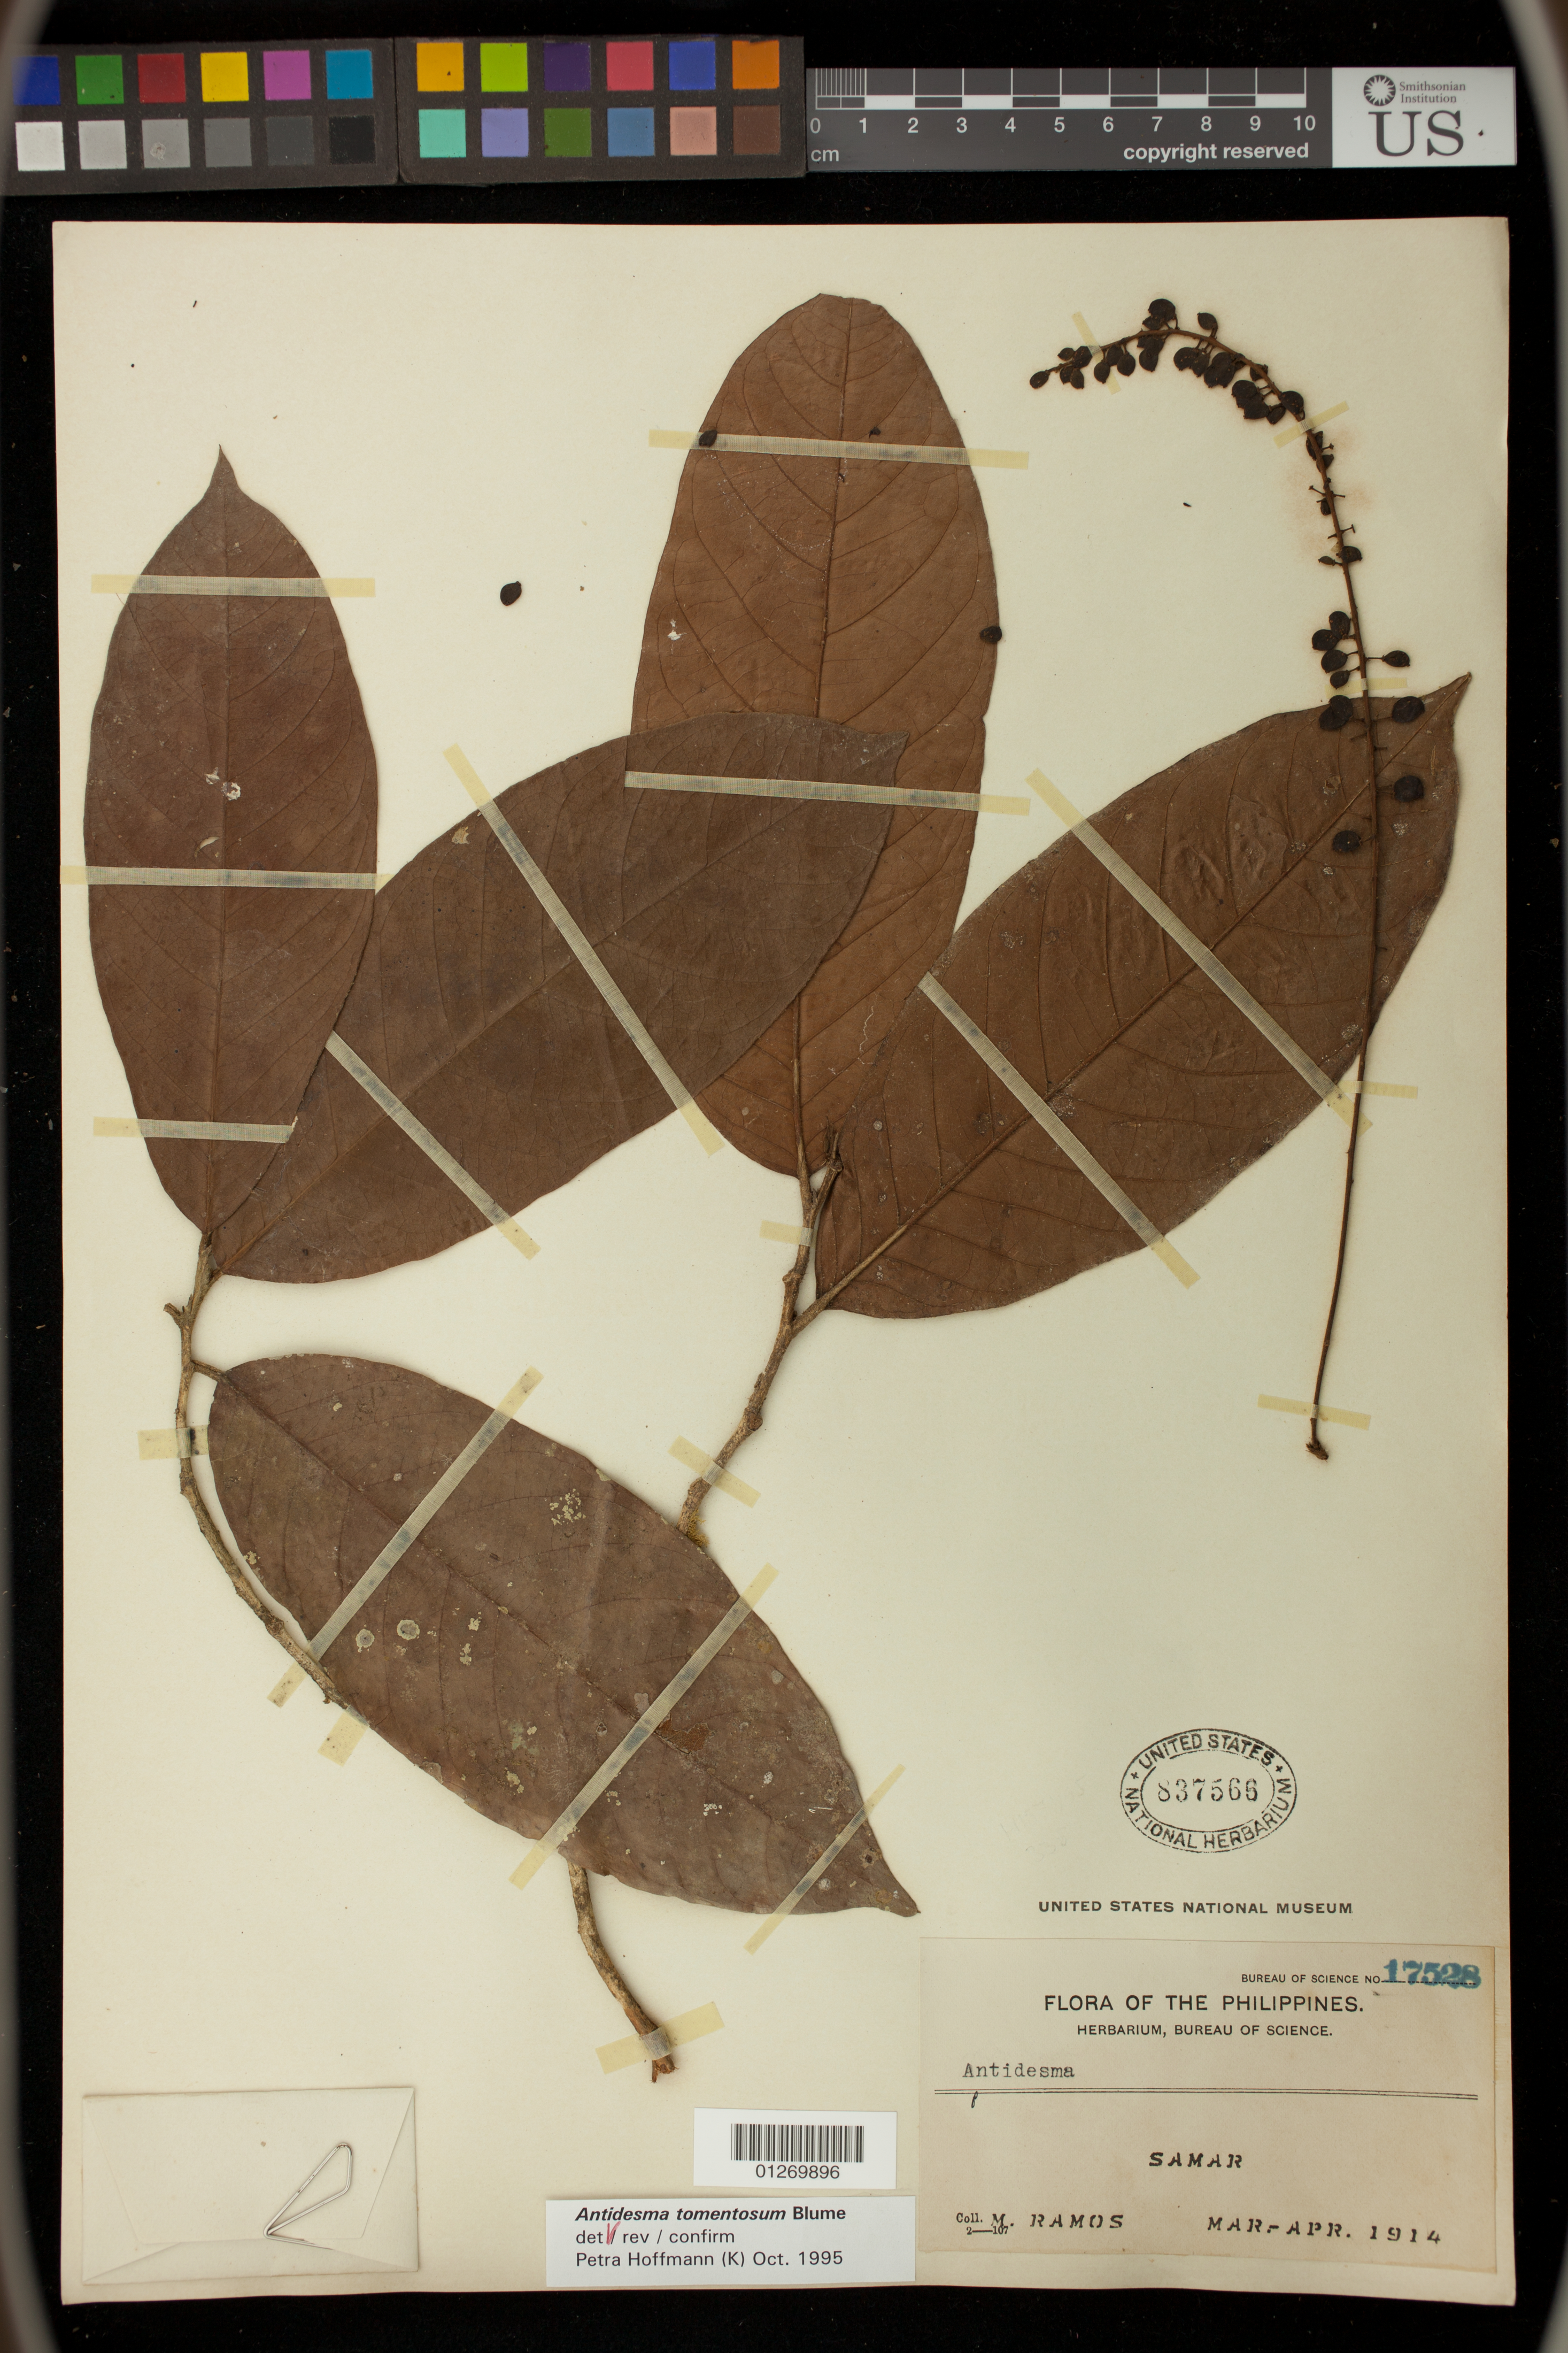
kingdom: Plantae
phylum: Tracheophyta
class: Magnoliopsida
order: Malpighiales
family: Phyllanthaceae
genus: Antidesma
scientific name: Antidesma tomentosum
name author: Blume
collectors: M. Ramos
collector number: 17528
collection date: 1914-03/1914-04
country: Philippines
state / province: Eastern Visayas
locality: Samar [Province]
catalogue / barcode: US 837565